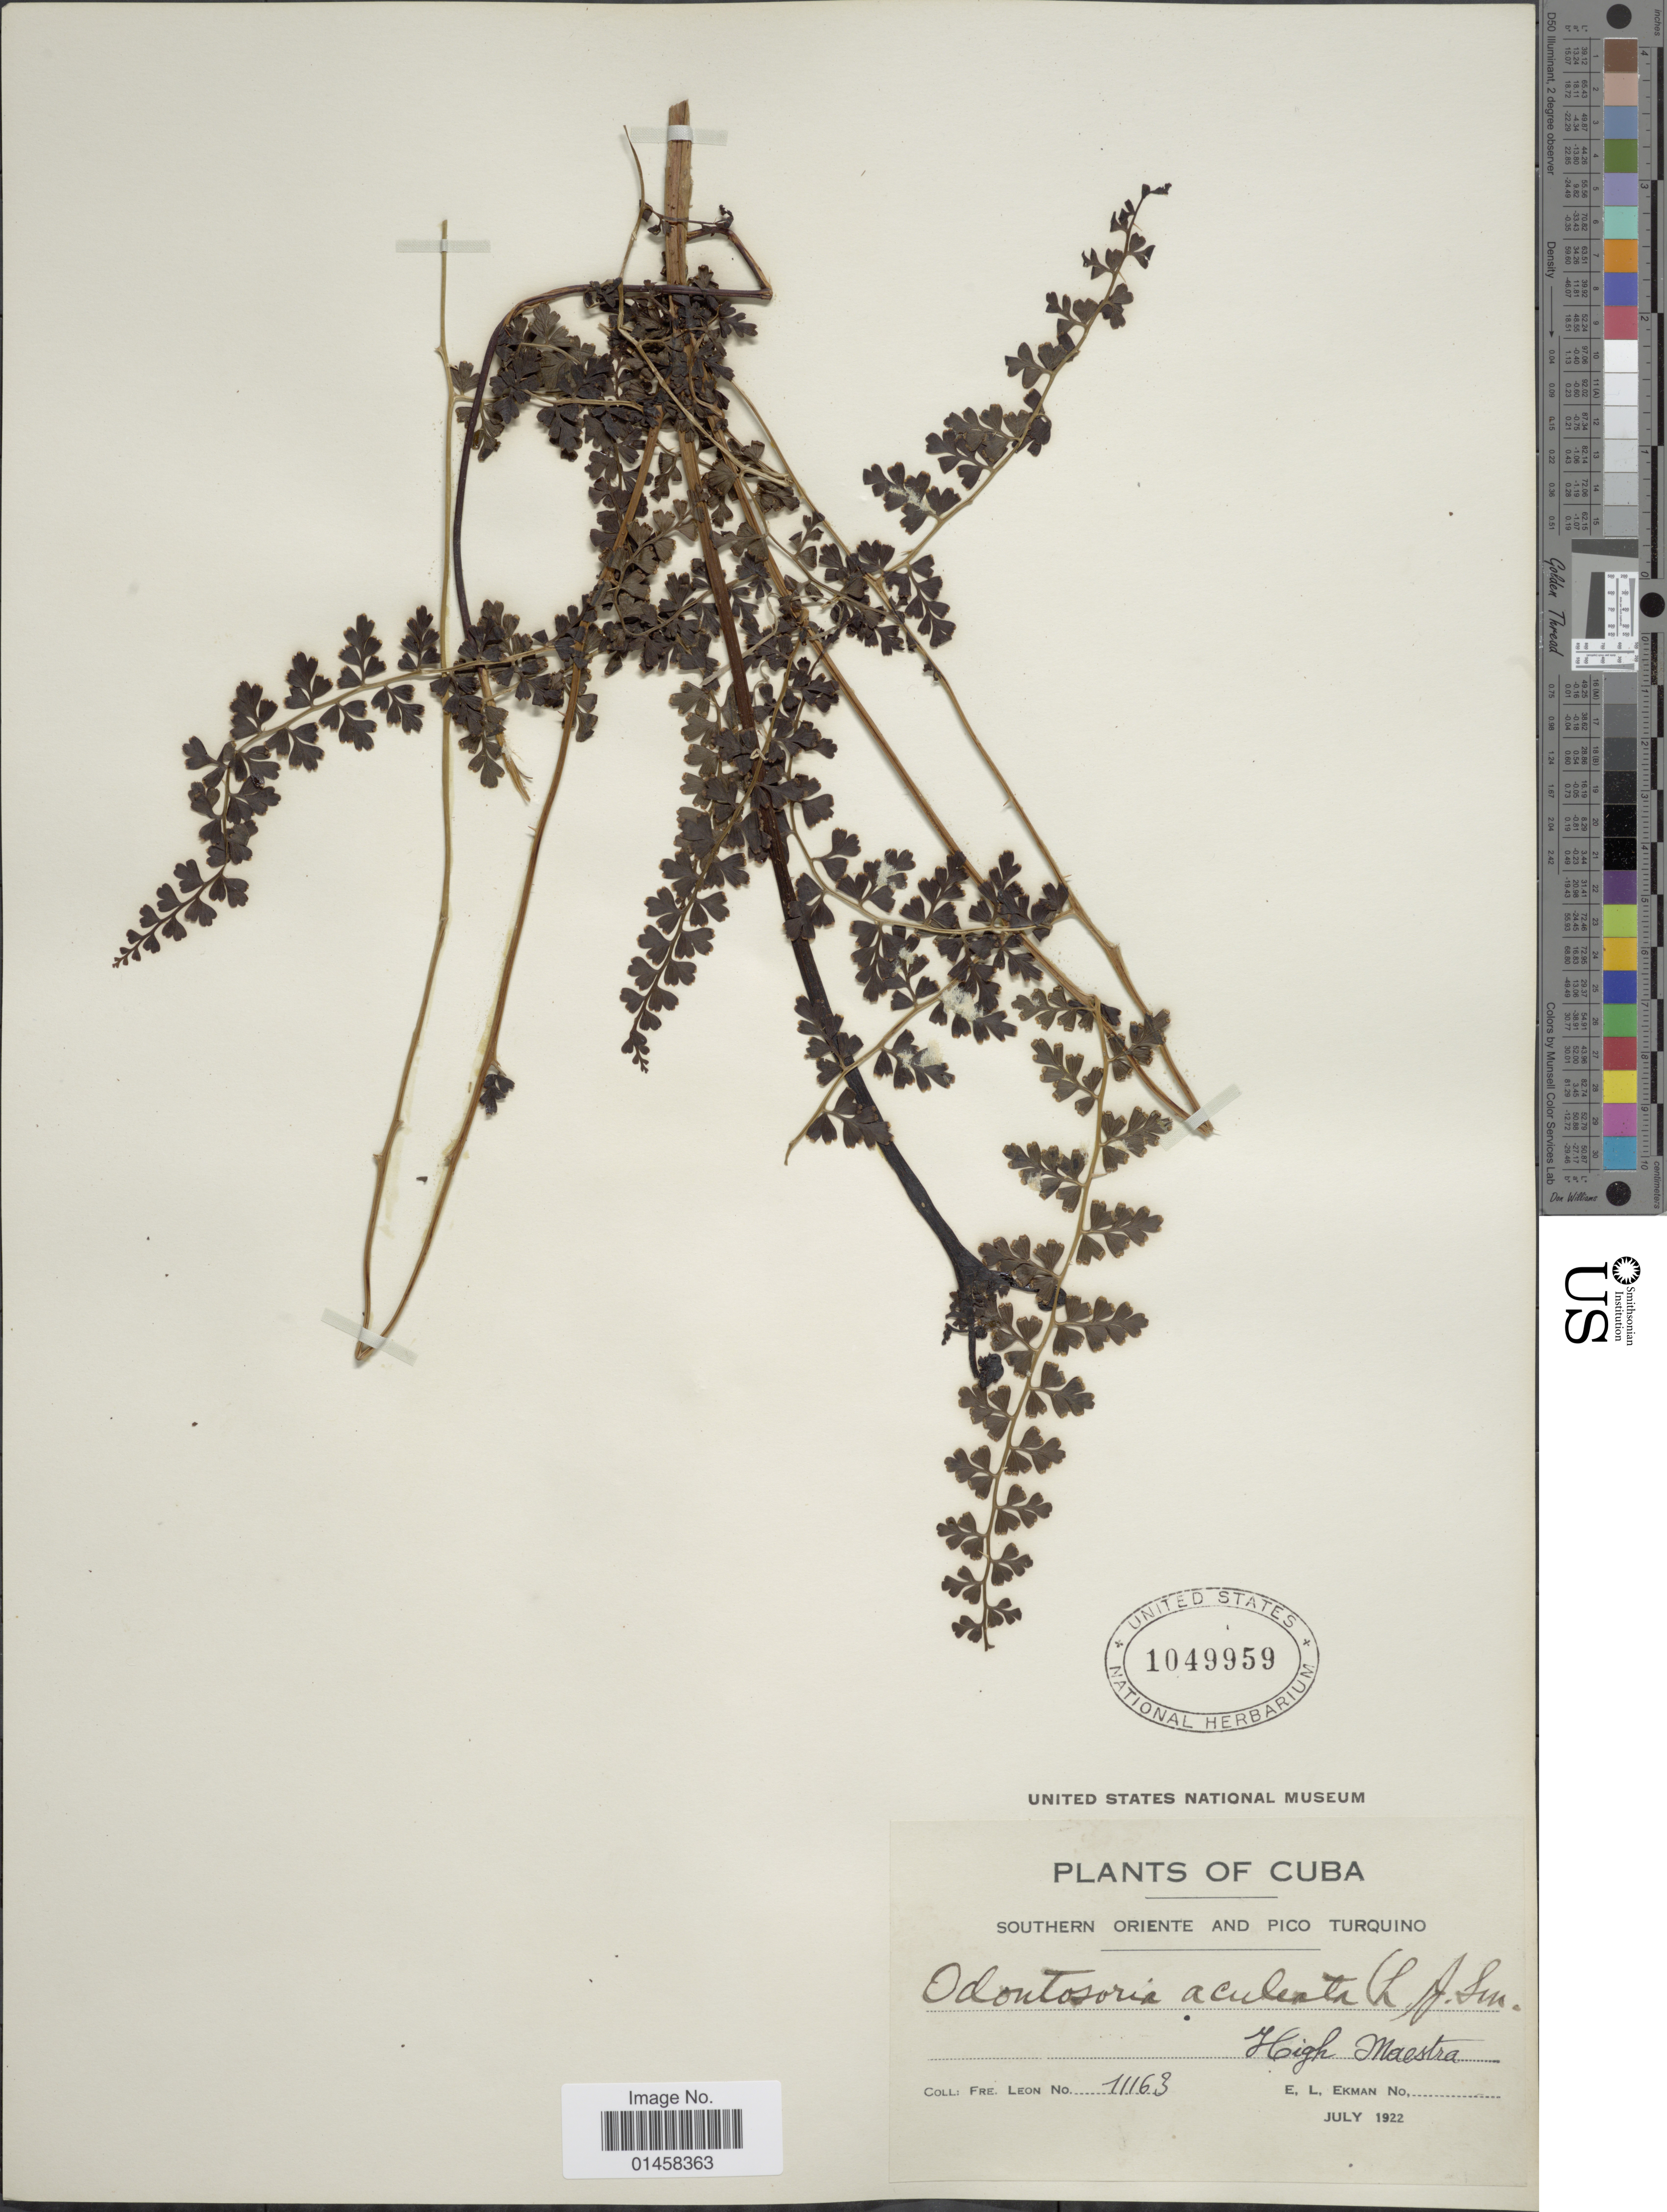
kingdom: Plantae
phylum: Tracheophyta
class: Polypodiopsida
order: Polypodiales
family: Lindsaeaceae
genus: Odontosoria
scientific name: Odontosoria aculeata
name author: (L.) J. Sm.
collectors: Bro. León & E. L. Ekman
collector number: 11163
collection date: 1922-07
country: Cuba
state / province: Oriente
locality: Southern Oriente and Pico Turquino, High Maestra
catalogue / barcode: US 1049959